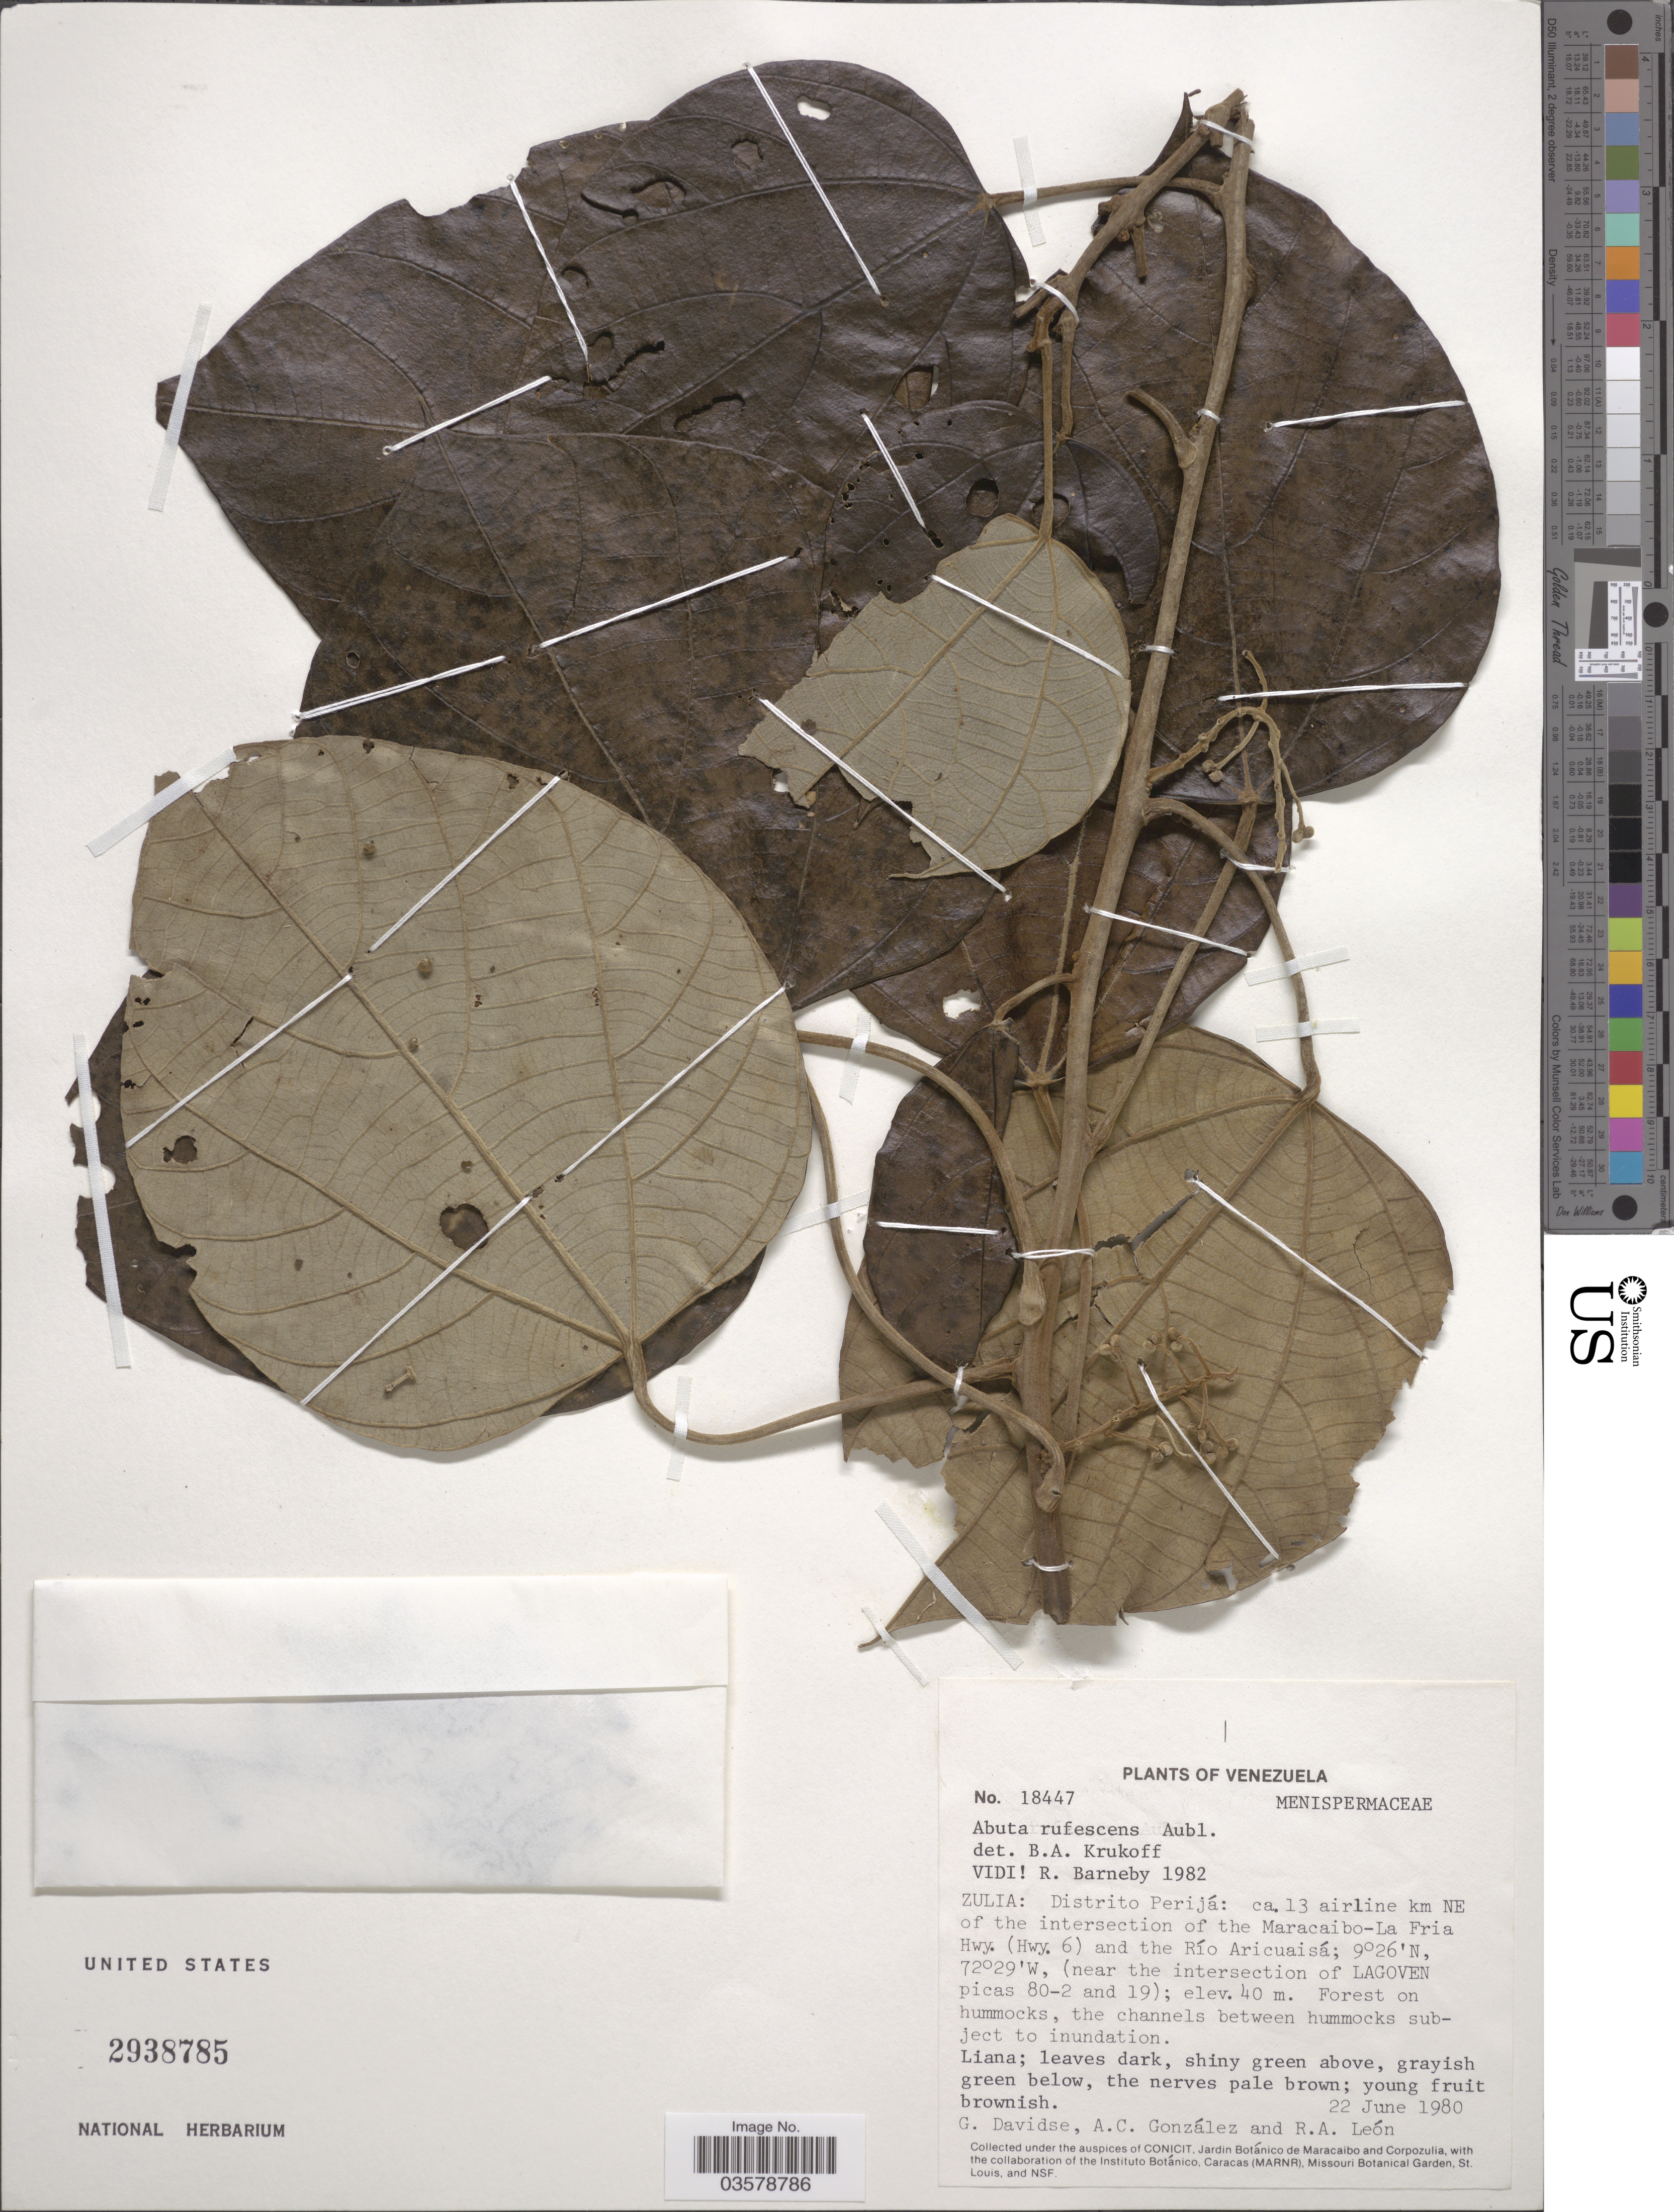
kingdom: Plantae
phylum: Tracheophyta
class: Magnoliopsida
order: Ranunculales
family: Menispermaceae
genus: Abuta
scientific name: Abuta rufescens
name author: Aubl.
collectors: G. Davidse, A. C. González & R. A. León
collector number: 18447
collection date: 1980-06-22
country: Venezuela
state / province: Zulia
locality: Distrito Perijá; ca. 13 airline km NE of the intersection of the Maracaibo-La Fria Hwy. (Hwy. 6) and the Río Aricuaisá; (near the intersection of Lagoven picas 80-2 and 19).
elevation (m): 40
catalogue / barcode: US 2938785